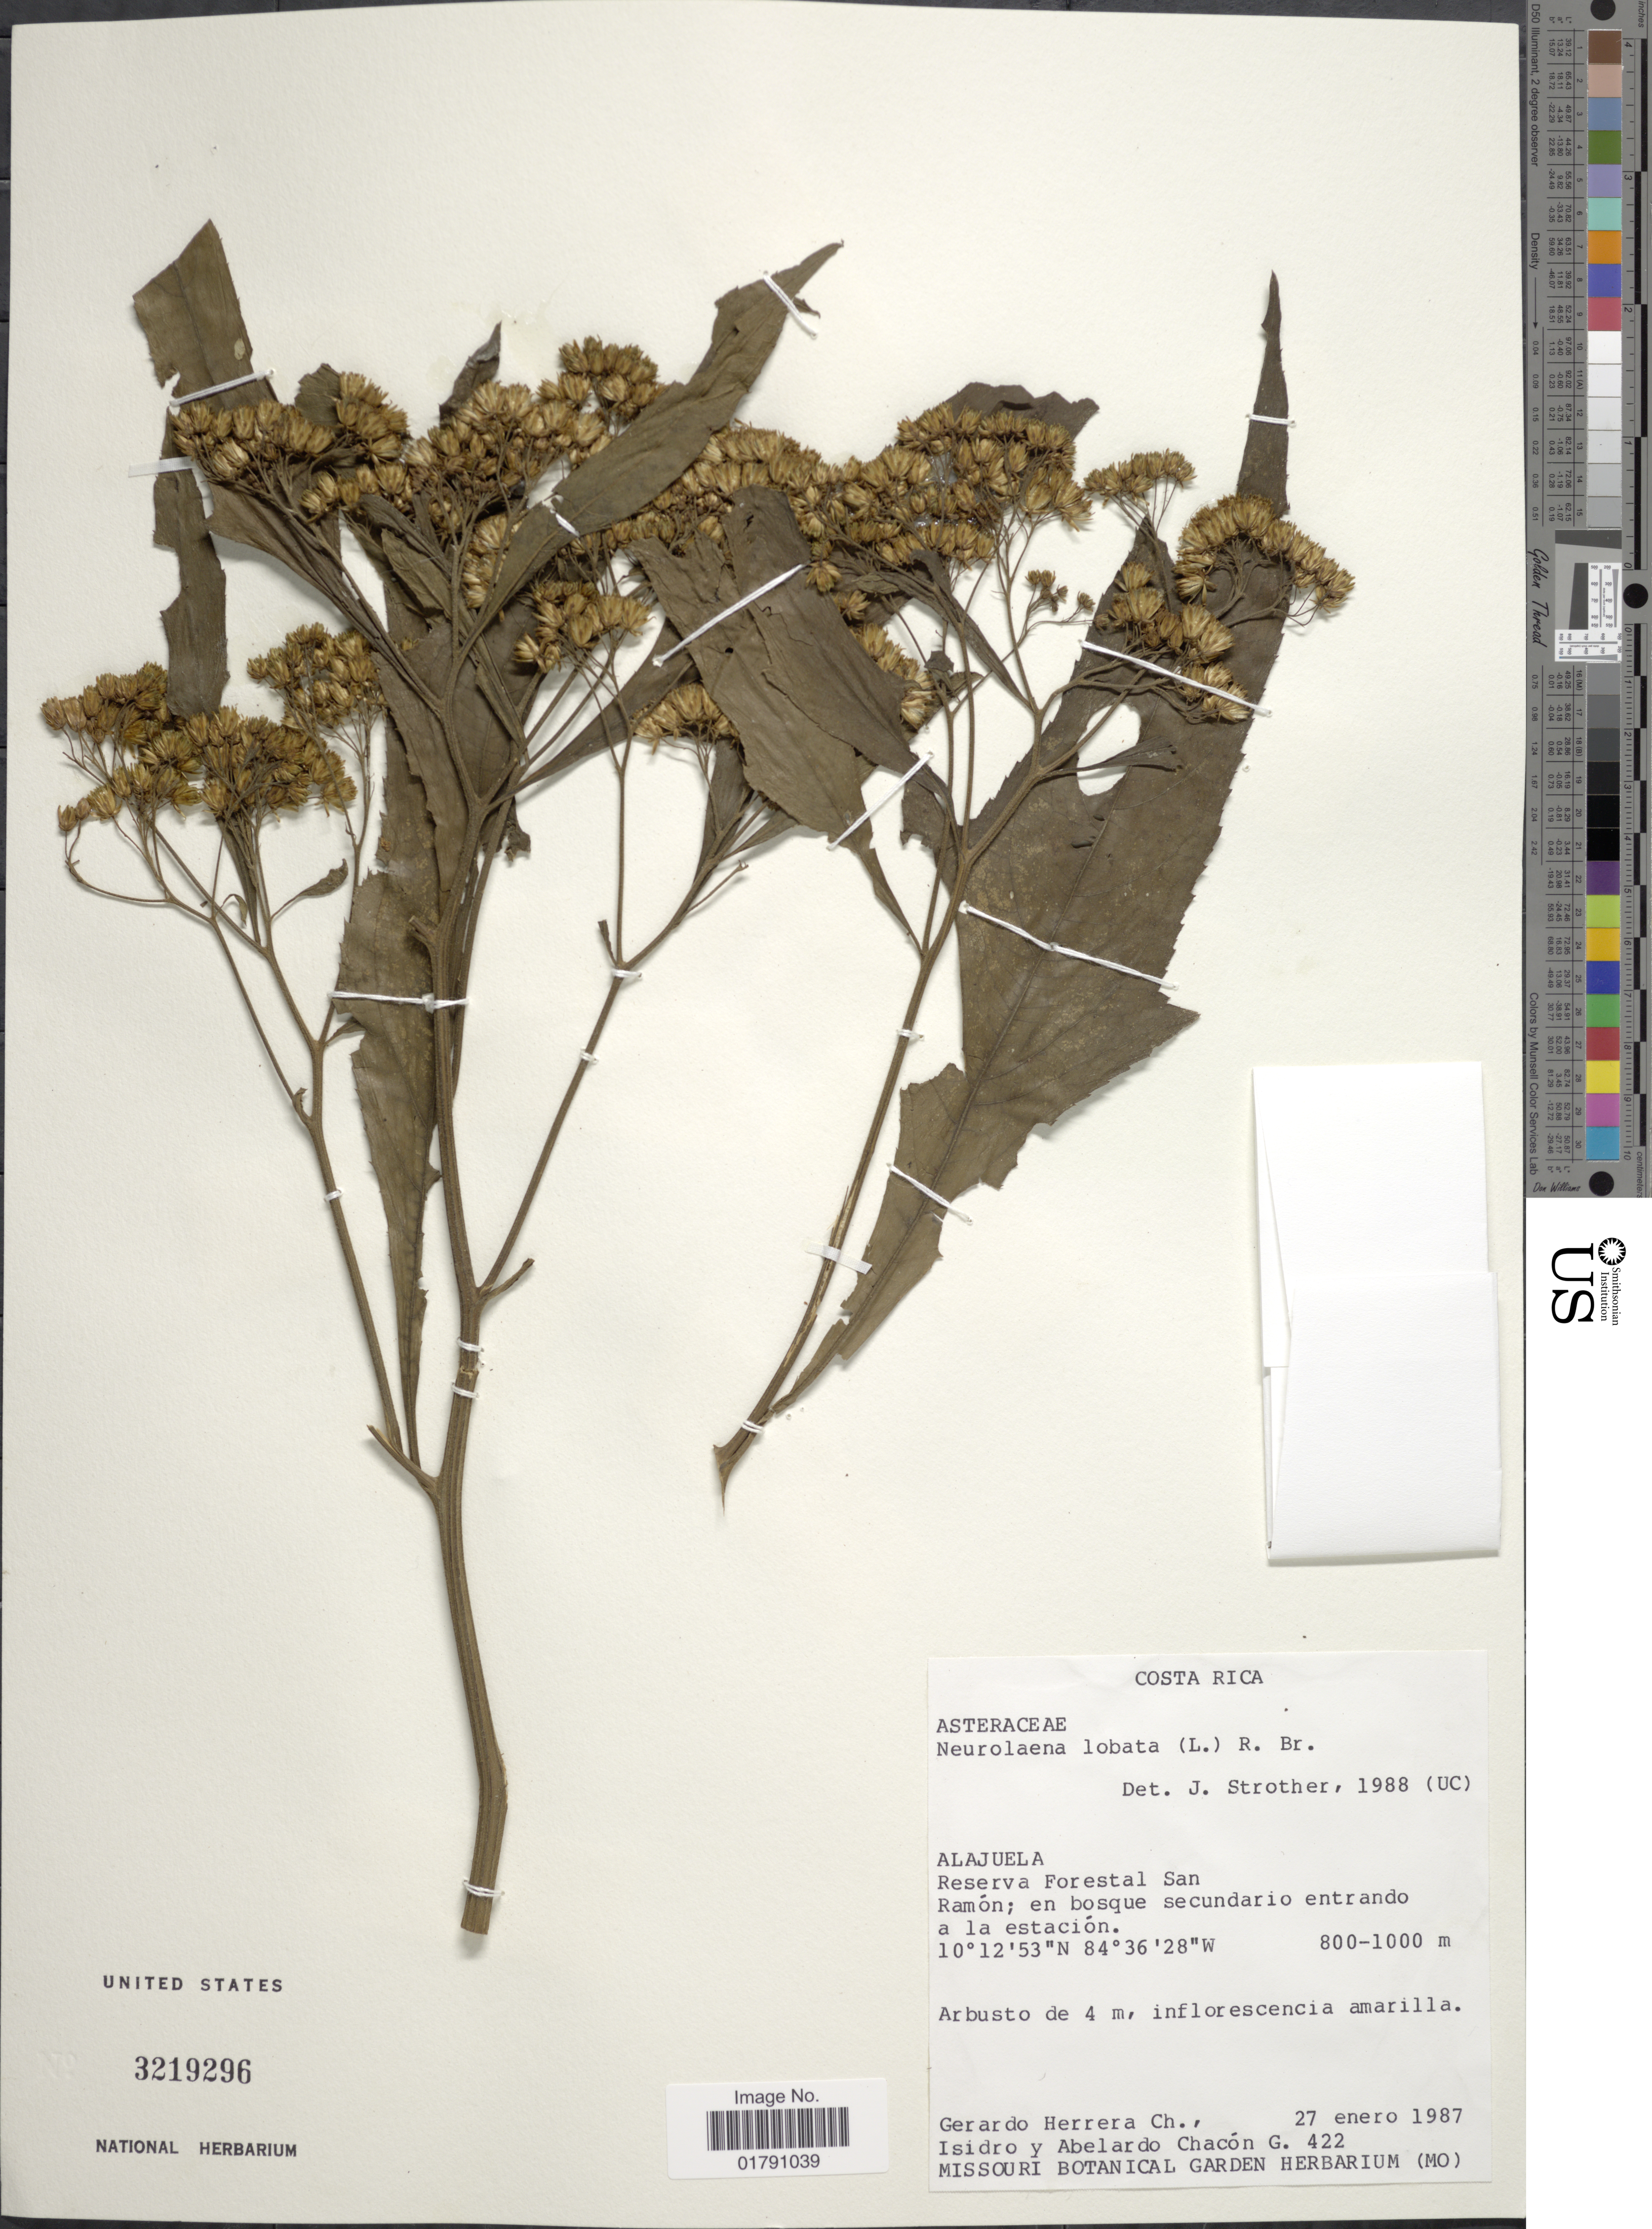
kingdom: Plantae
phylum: Tracheophyta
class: Magnoliopsida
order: Asterales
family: Asteraceae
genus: Neurolaena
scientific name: Neurolaena lobata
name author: (L.) R. Br. ex Cass.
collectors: G. Herrera Ch., A. Isidro & A. Chacón G.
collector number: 422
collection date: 1987-01-27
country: Costa Rica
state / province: Alajuela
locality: Reserva Forestal San Ramon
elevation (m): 800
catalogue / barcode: US 3219296